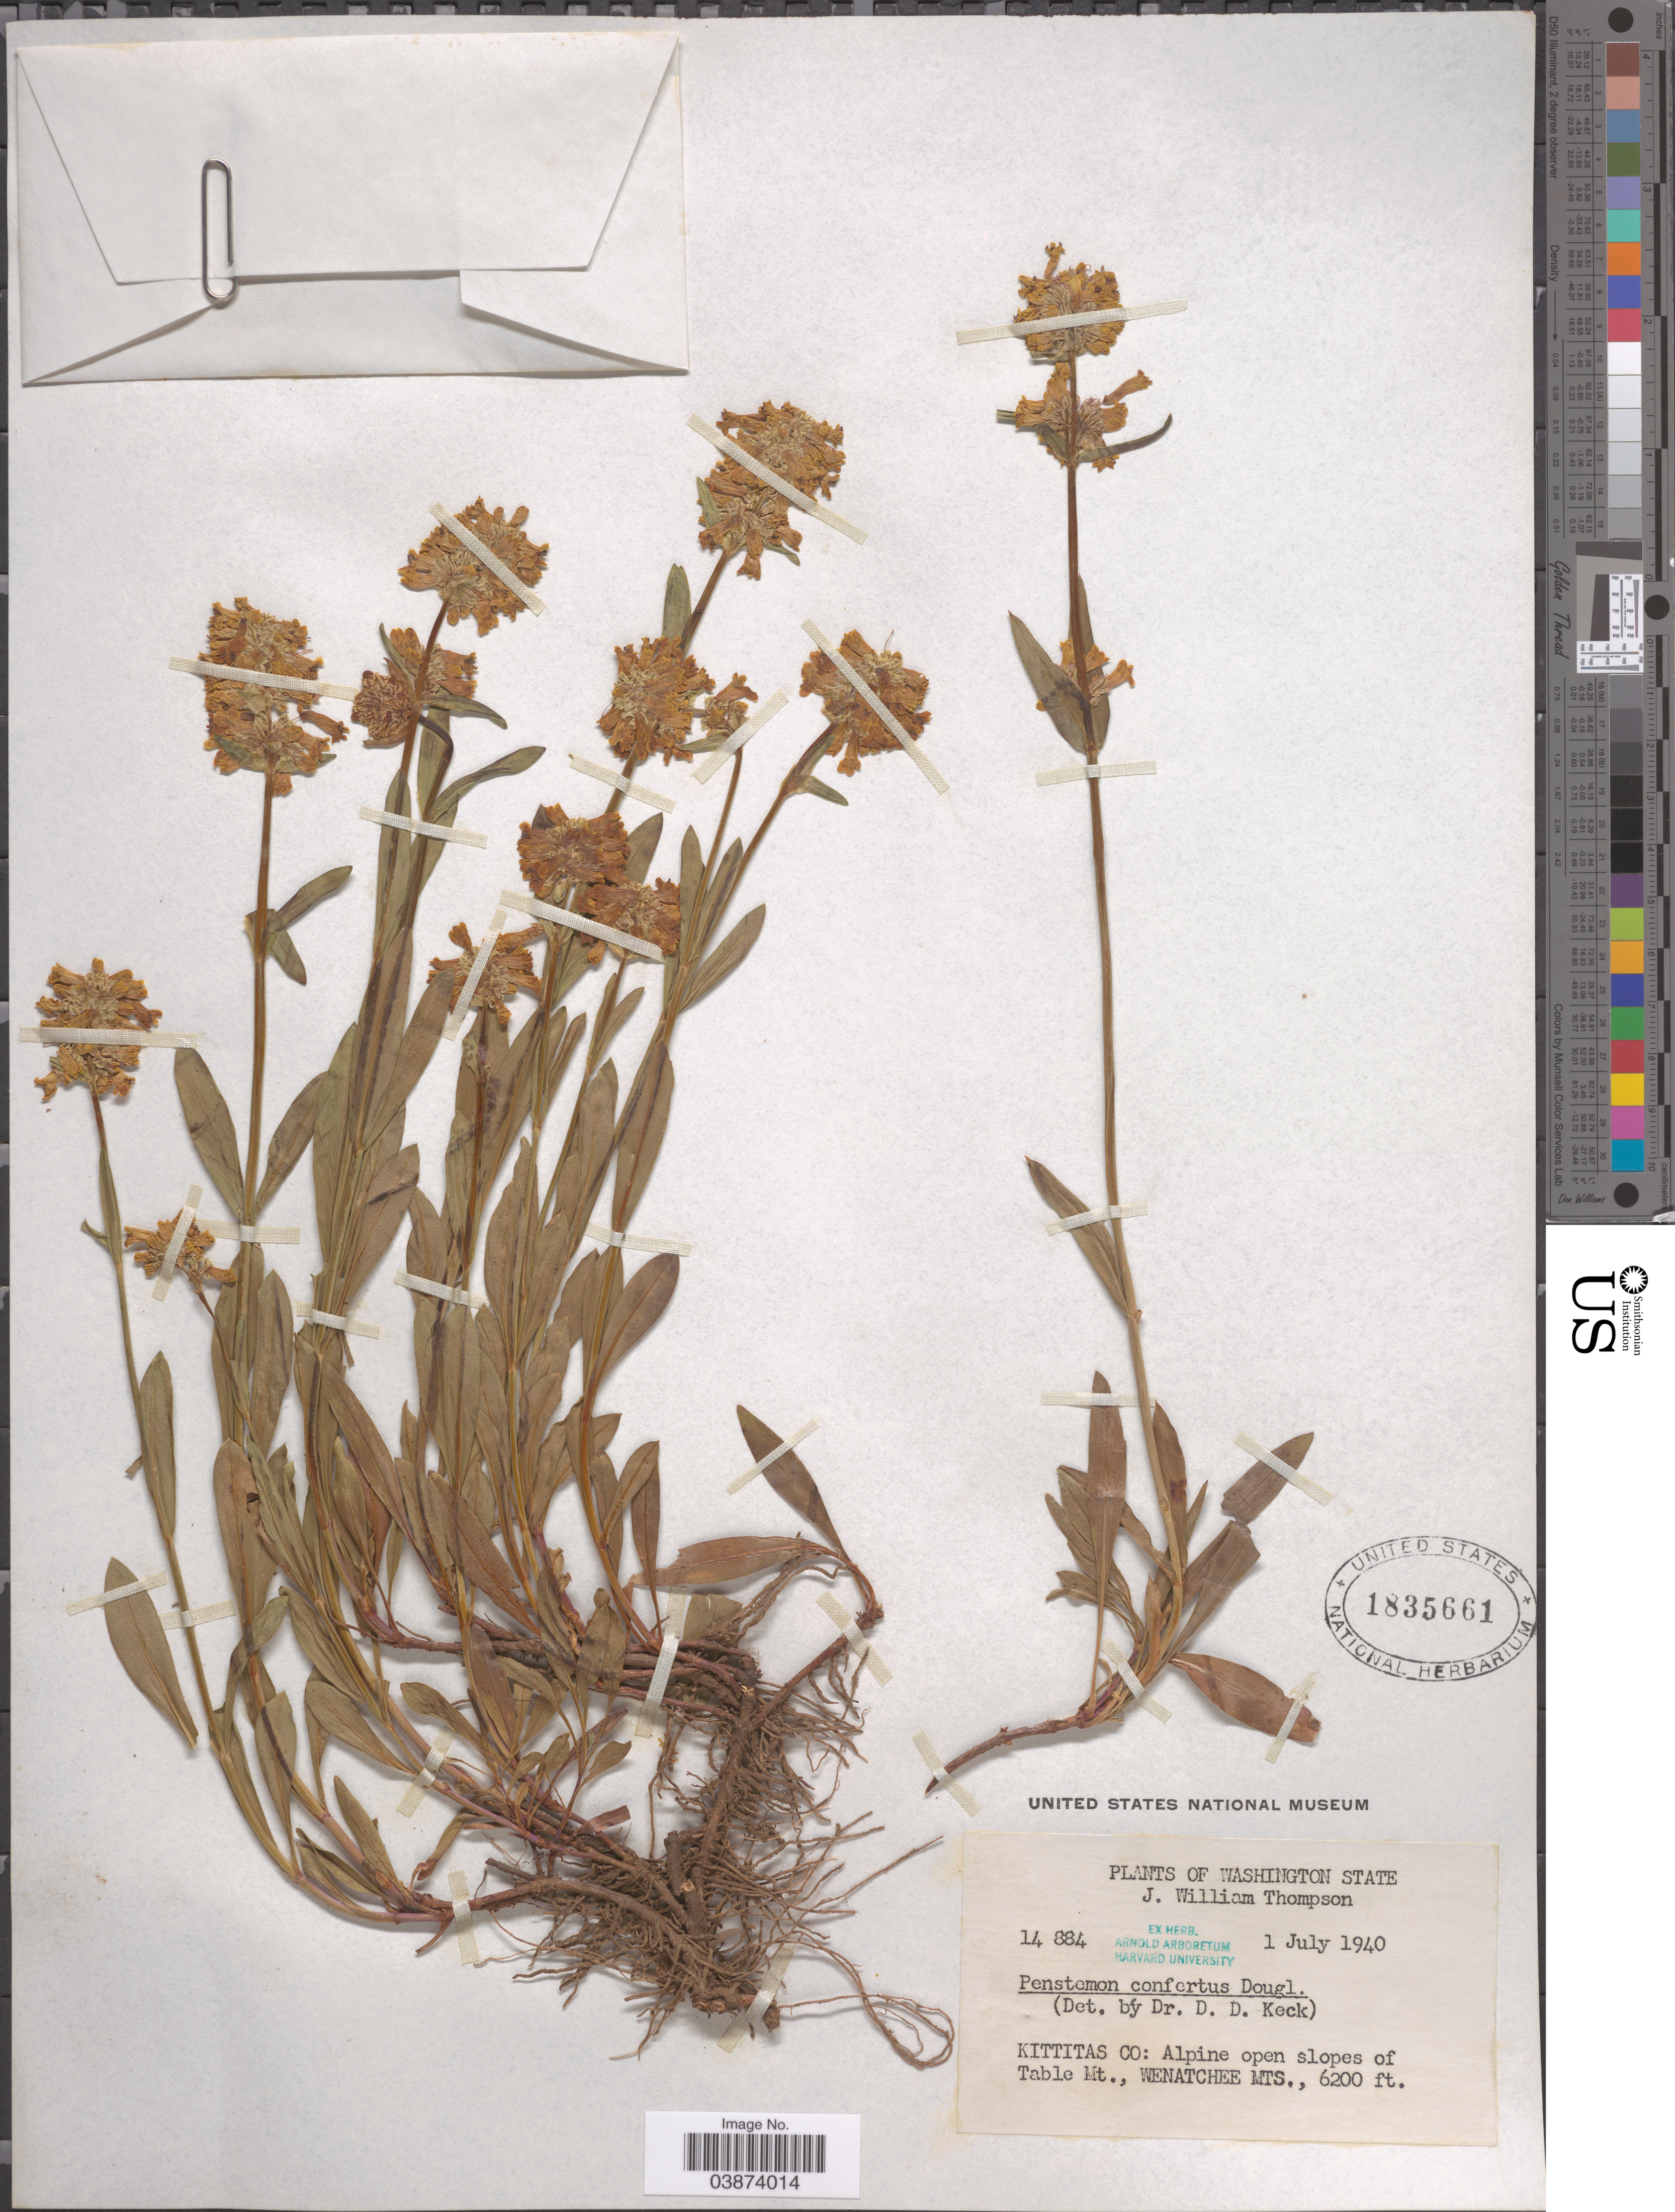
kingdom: Plantae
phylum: Tracheophyta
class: Magnoliopsida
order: Lamiales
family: Plantaginaceae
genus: Penstemon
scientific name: Penstemon confertus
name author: Douglas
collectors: J. W. Thompson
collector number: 14884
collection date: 1940-07-01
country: United States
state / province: Washington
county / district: Kittitas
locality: Kittitas Co: Alpine open slopes of Table Mt., Wenatchee Mts.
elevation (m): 1890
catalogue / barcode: US 1835661